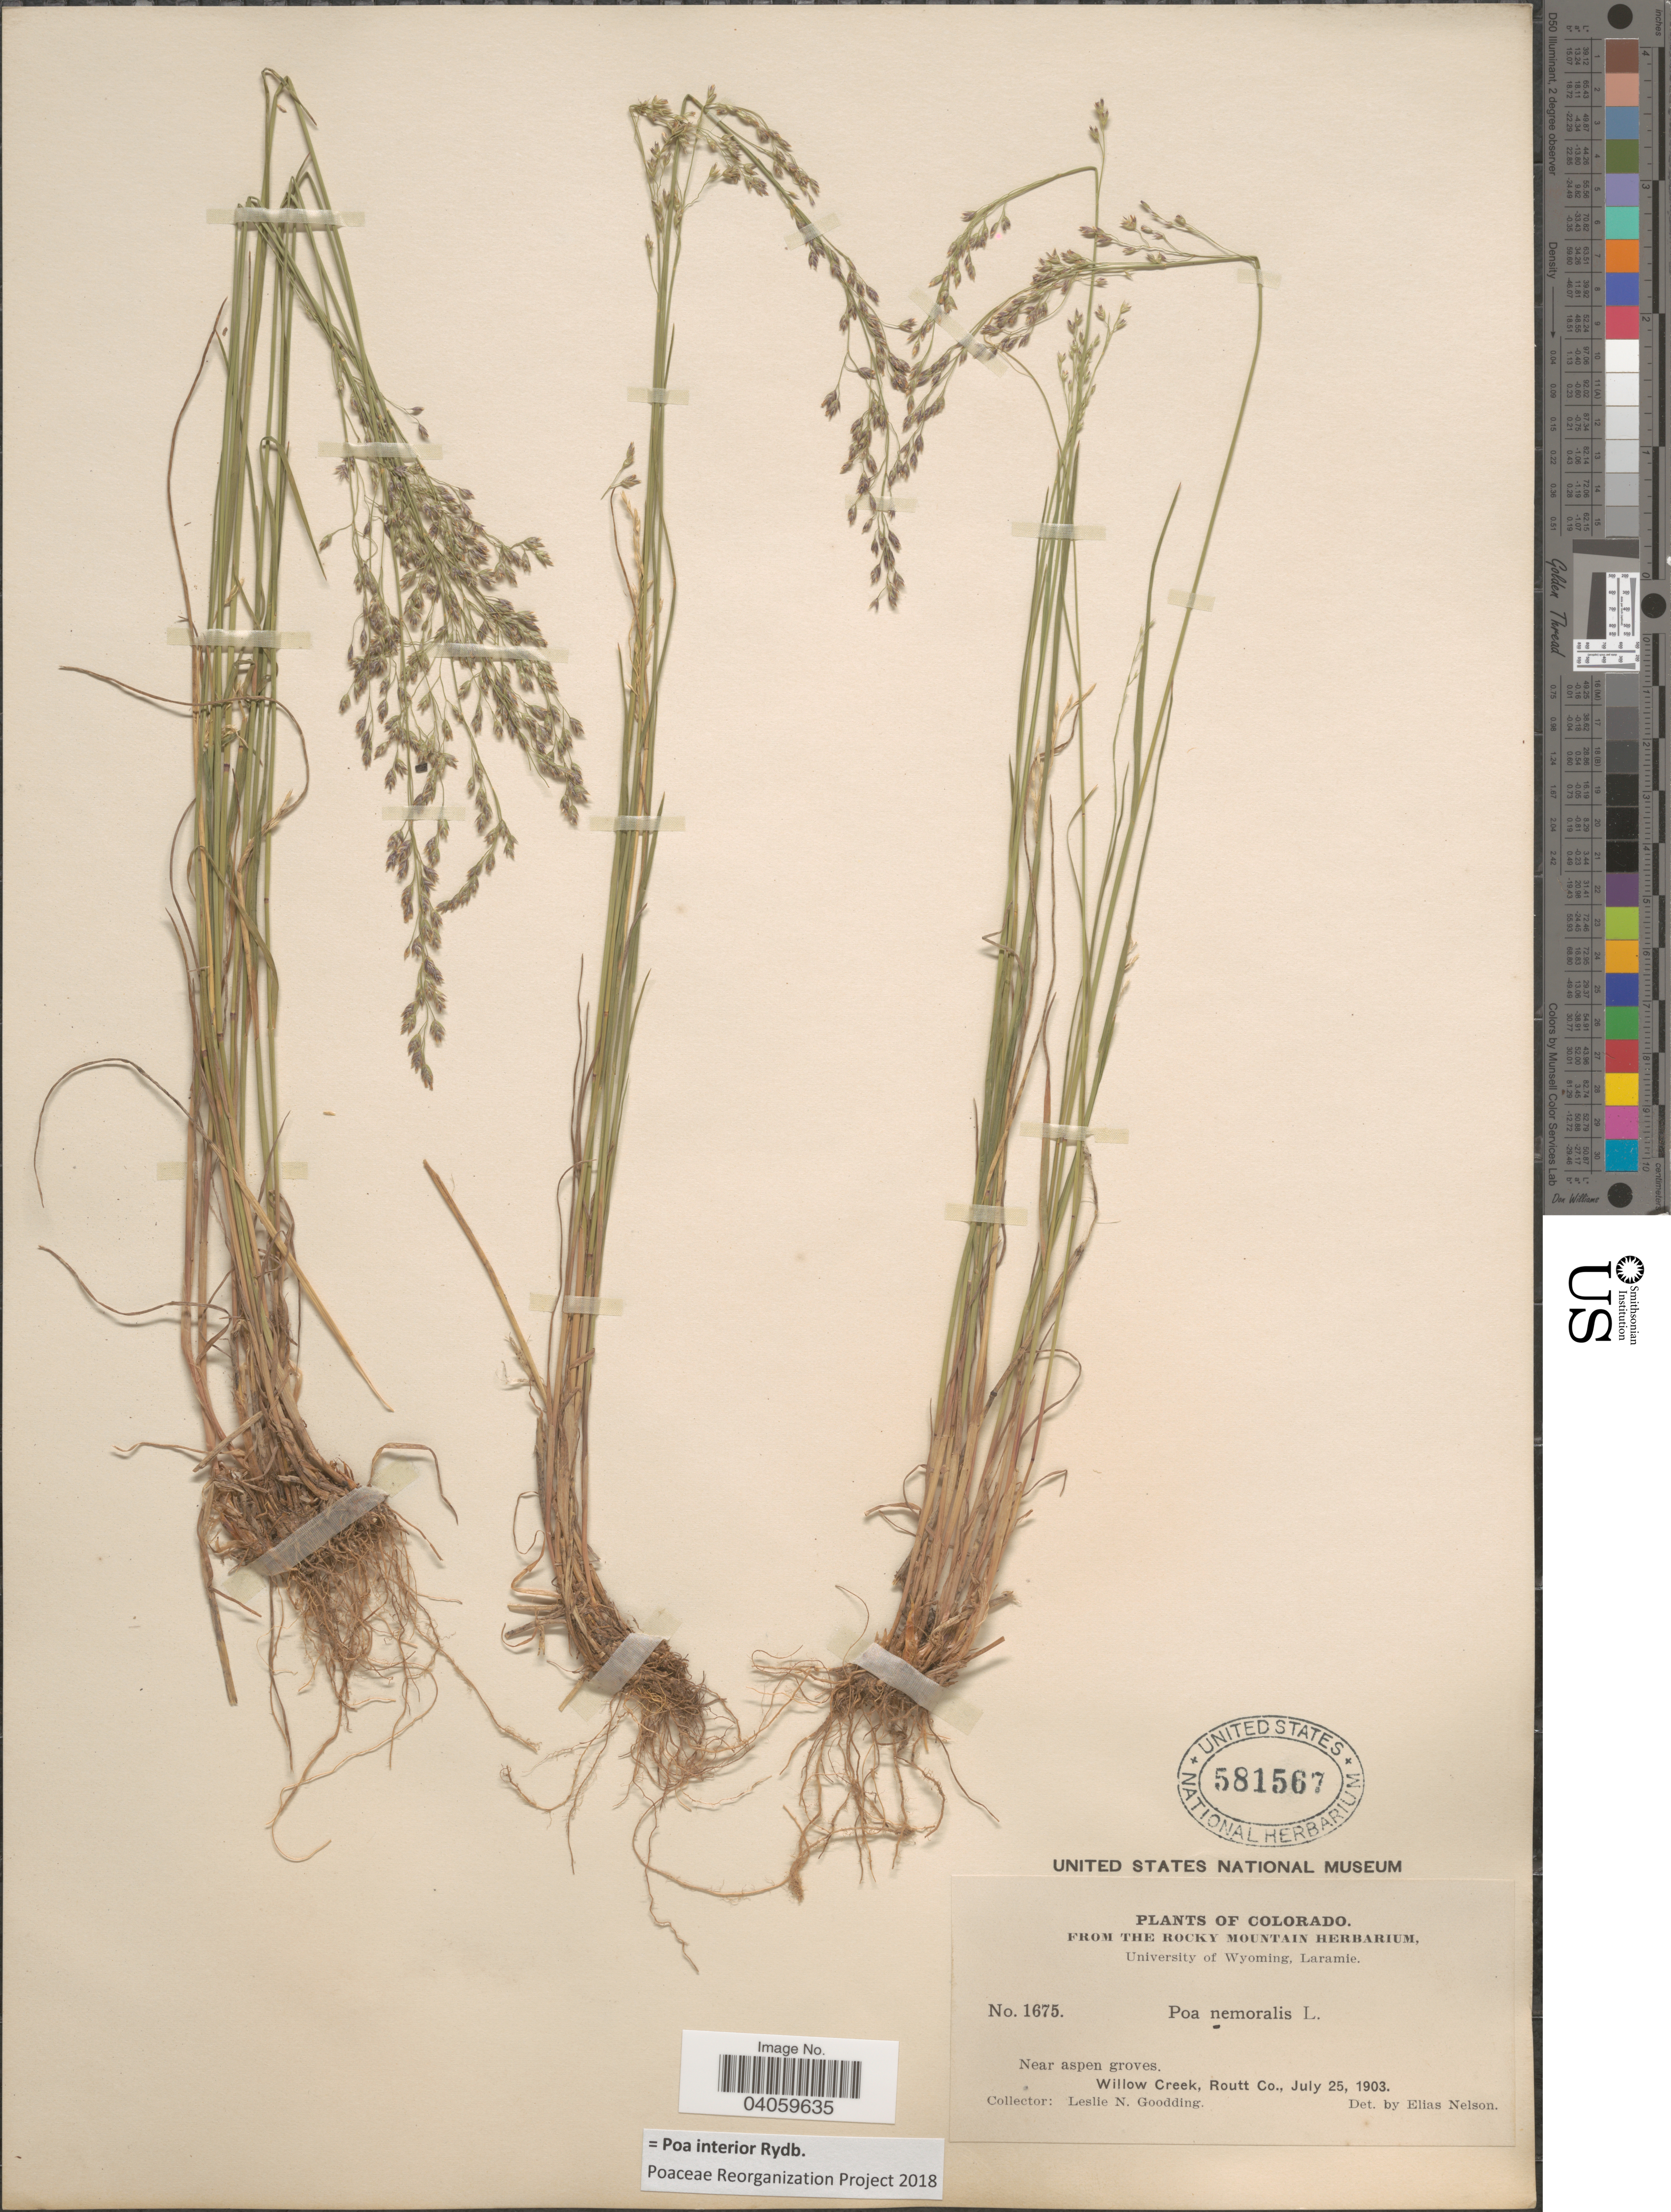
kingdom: Plantae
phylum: Tracheophyta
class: Liliopsida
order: Poales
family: Poaceae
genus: Poa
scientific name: Poa interior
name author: Rydb.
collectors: L. N. Goodding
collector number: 1675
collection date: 1903-07-25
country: United States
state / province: Colorado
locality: Near aspen groves. Willow Creek, Routt Co.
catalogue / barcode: US 581567